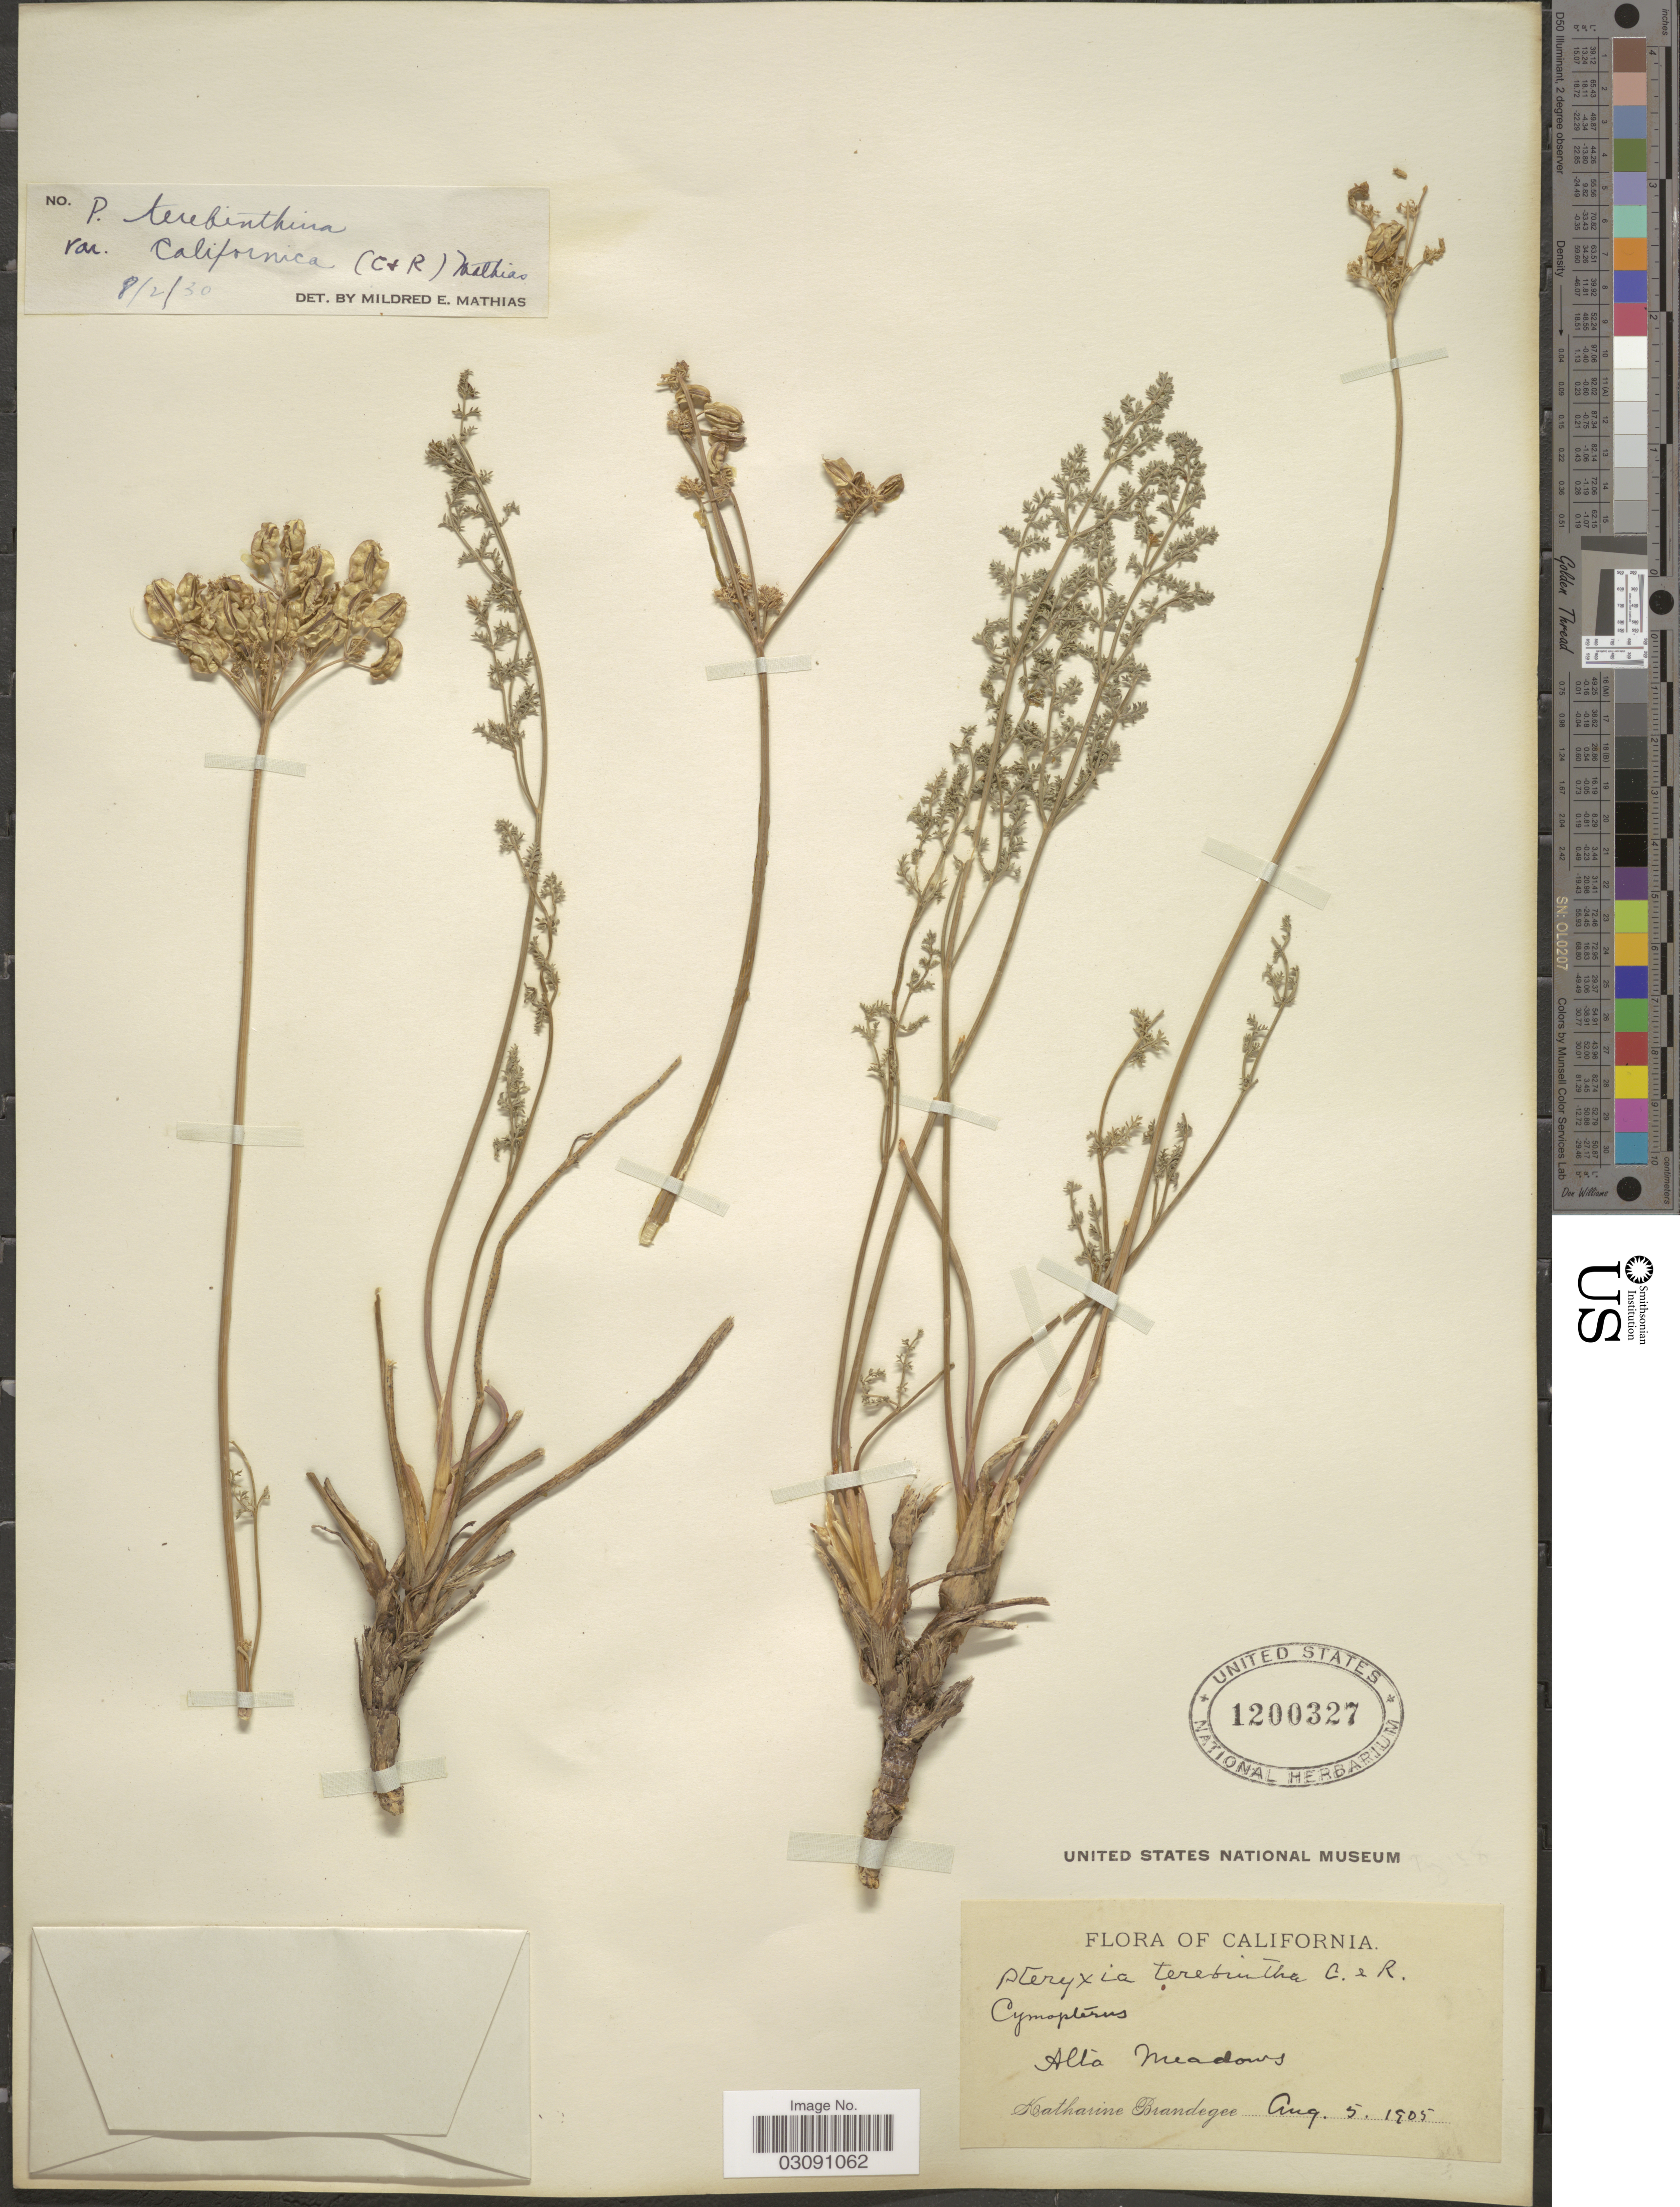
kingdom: Plantae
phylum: Tracheophyta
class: Magnoliopsida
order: Apiales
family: Apiaceae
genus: Pteryxia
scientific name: Pteryxia terebinthina var. californica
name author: (J.M. Coult. & Rose) Mathias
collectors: M. K. Brandegee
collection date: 1905-08-05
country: United States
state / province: California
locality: Alta Meadows.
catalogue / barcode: US 1200327